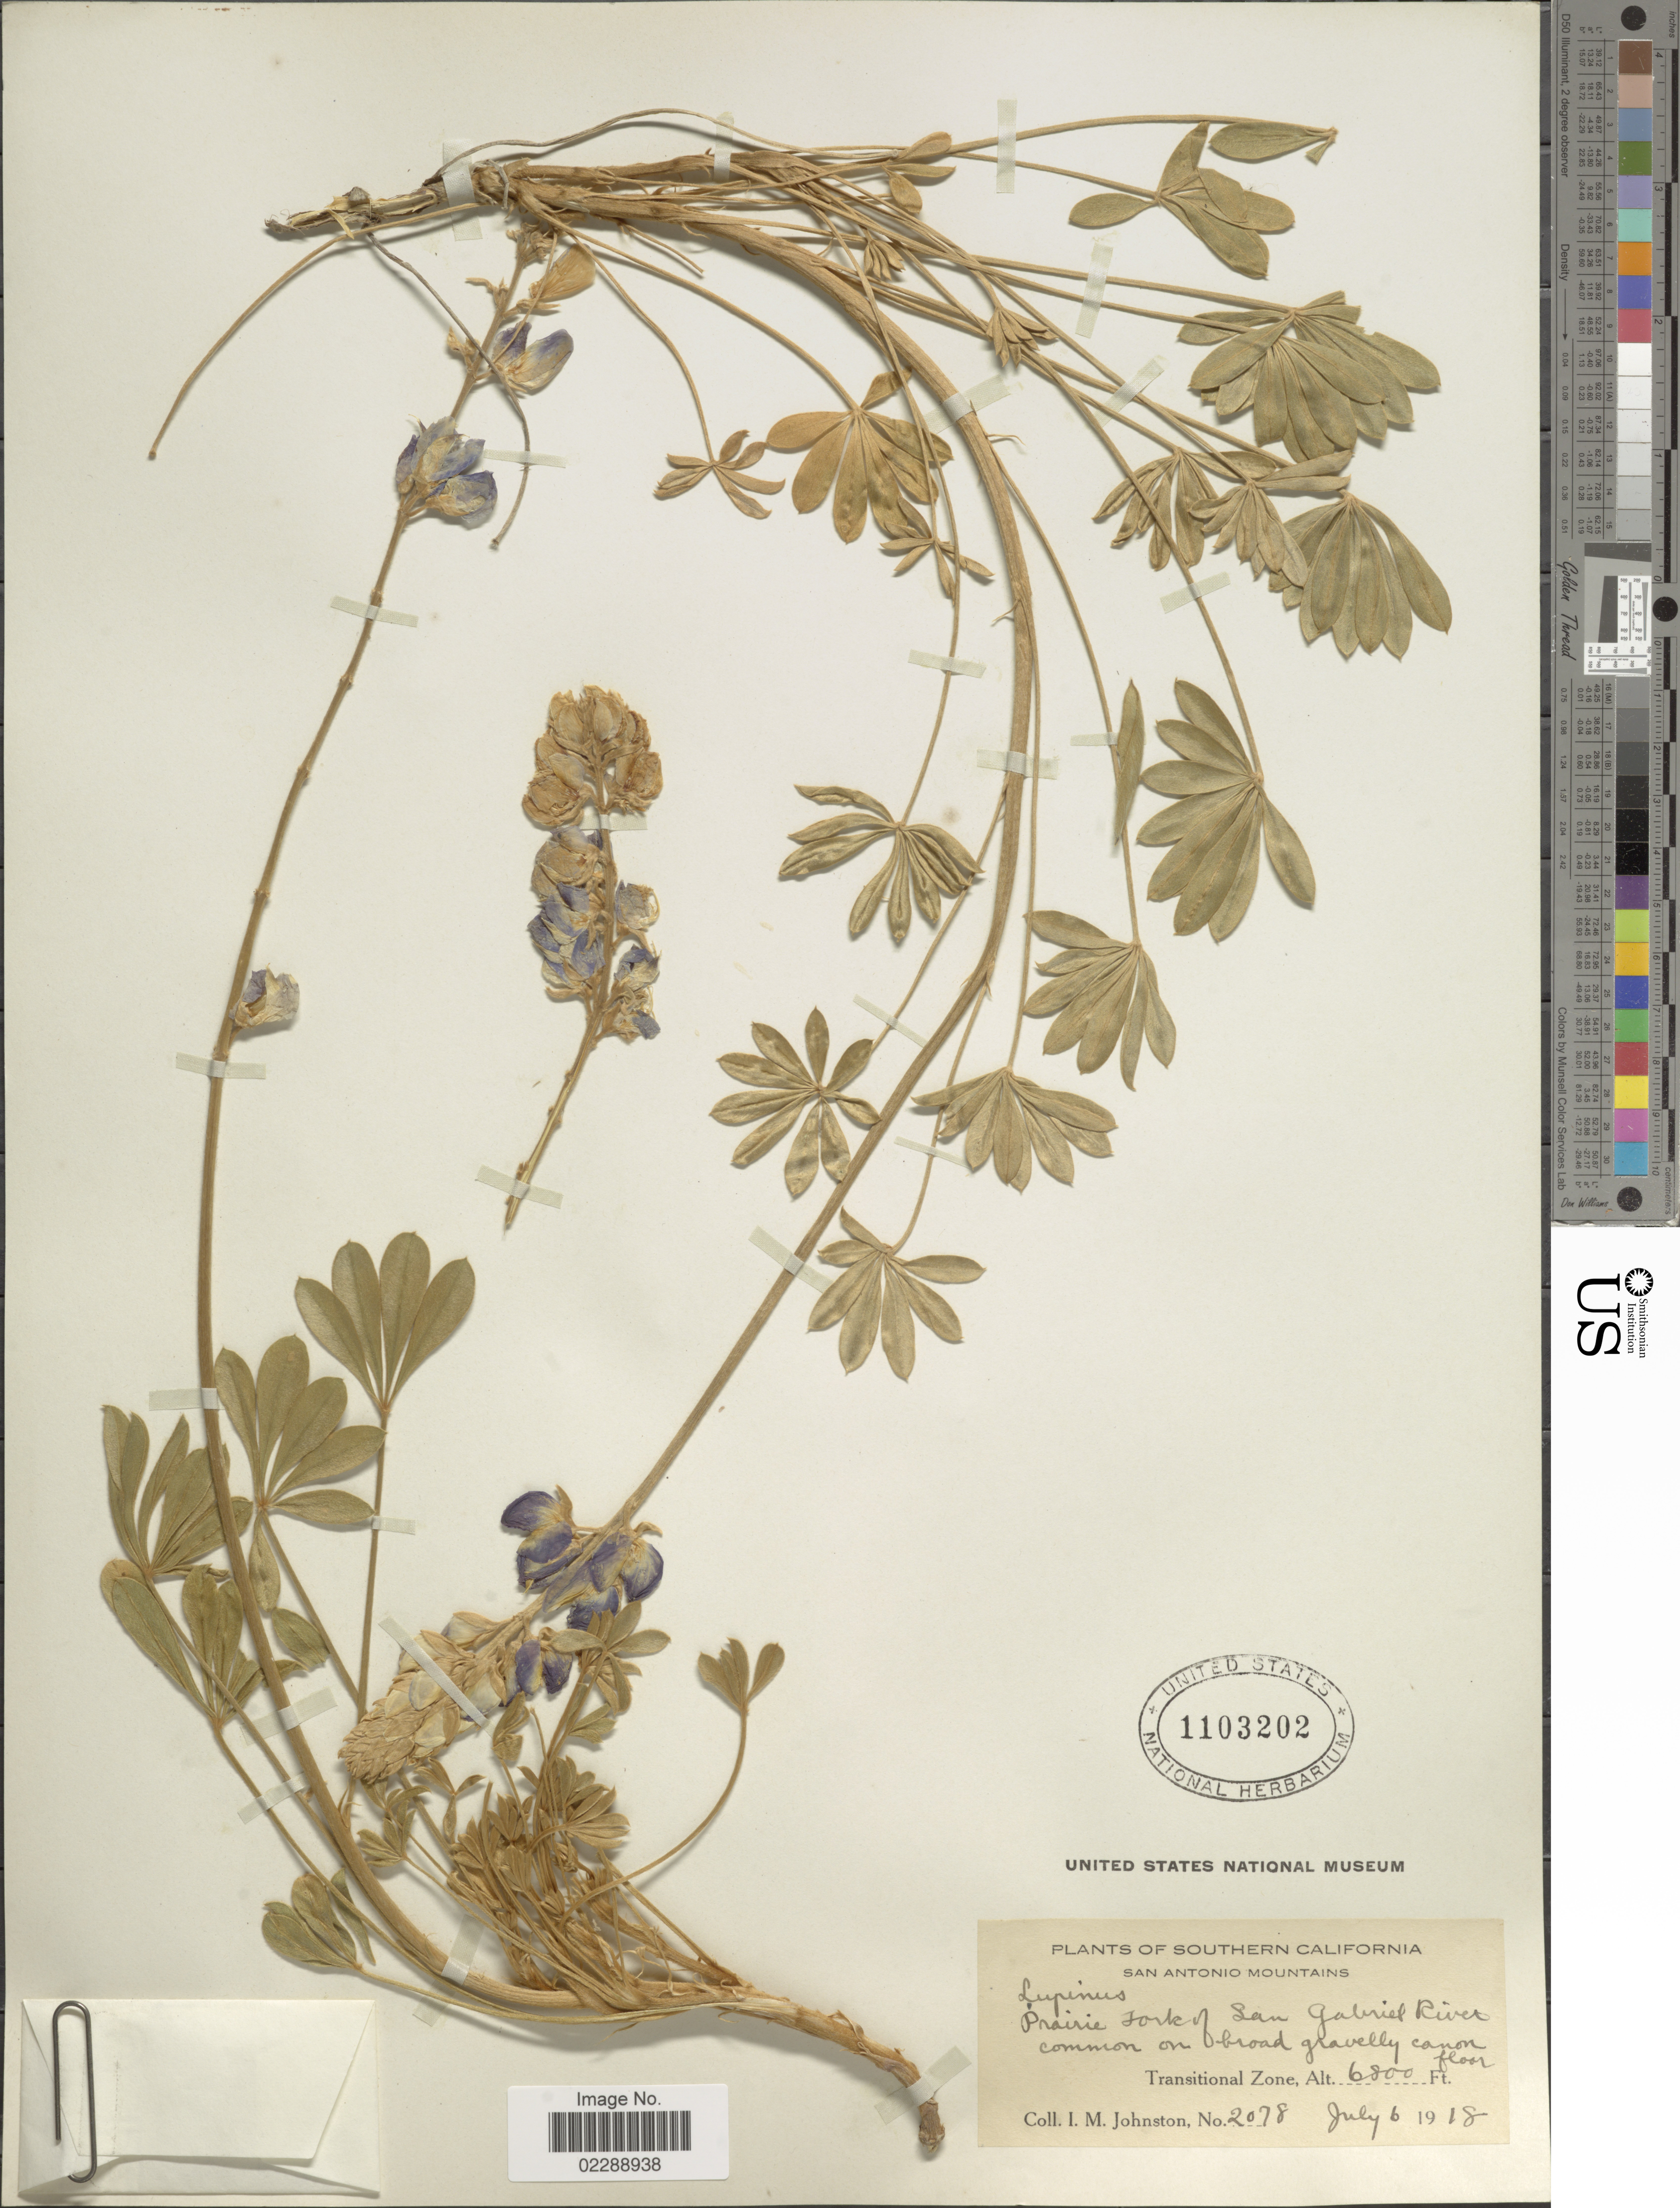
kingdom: Plantae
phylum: Tracheophyta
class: Magnoliopsida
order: Fabales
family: Fabaceae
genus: Lupinus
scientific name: Lupinus sp.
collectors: I.M. Johnston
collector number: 2078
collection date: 1918-07-06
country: United States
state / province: California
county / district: Los Angeles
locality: Southern California, San Antonio Mountains, Prairie Fork of San Gabriel River common on broad gravelly canon floor, Transitional Zone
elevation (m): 2073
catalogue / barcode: US 1103202